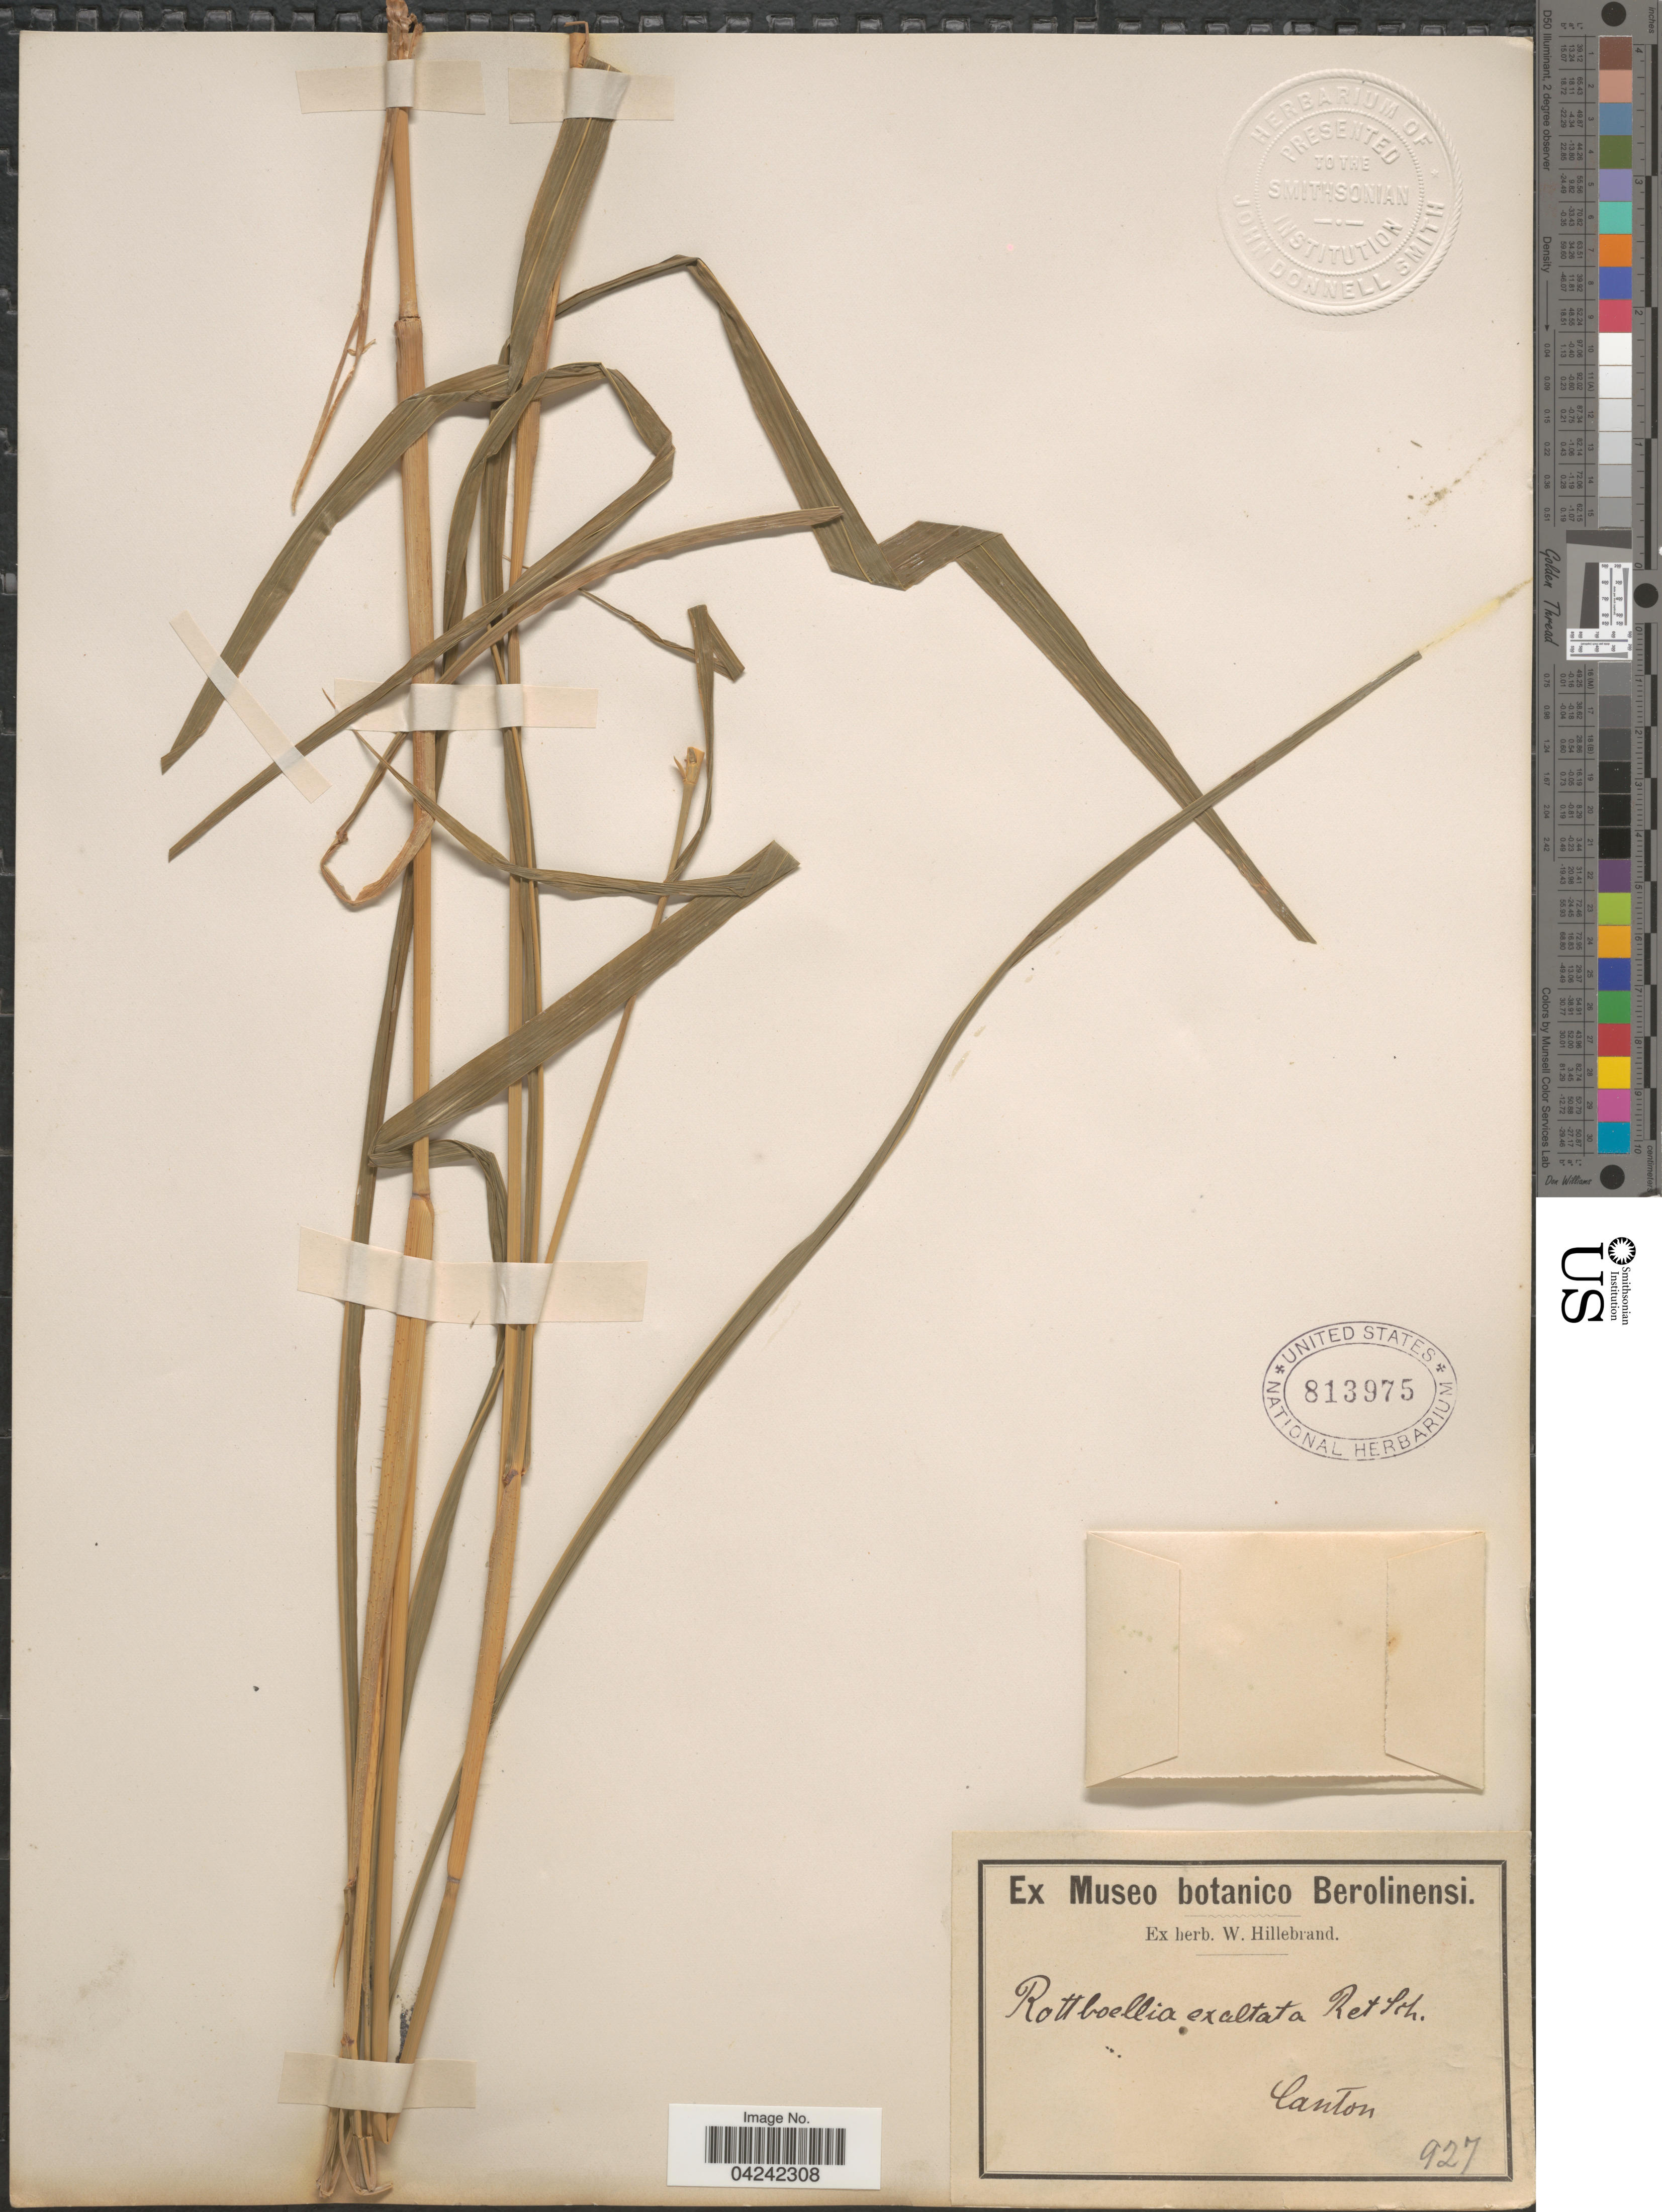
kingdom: Plantae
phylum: Tracheophyta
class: Liliopsida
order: Poales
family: Poaceae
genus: Rottboellia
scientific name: Rottboellia cochinchinensis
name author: (Lour.) Clayton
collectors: W. Hillebrand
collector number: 927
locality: Canton.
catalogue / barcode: US 813975